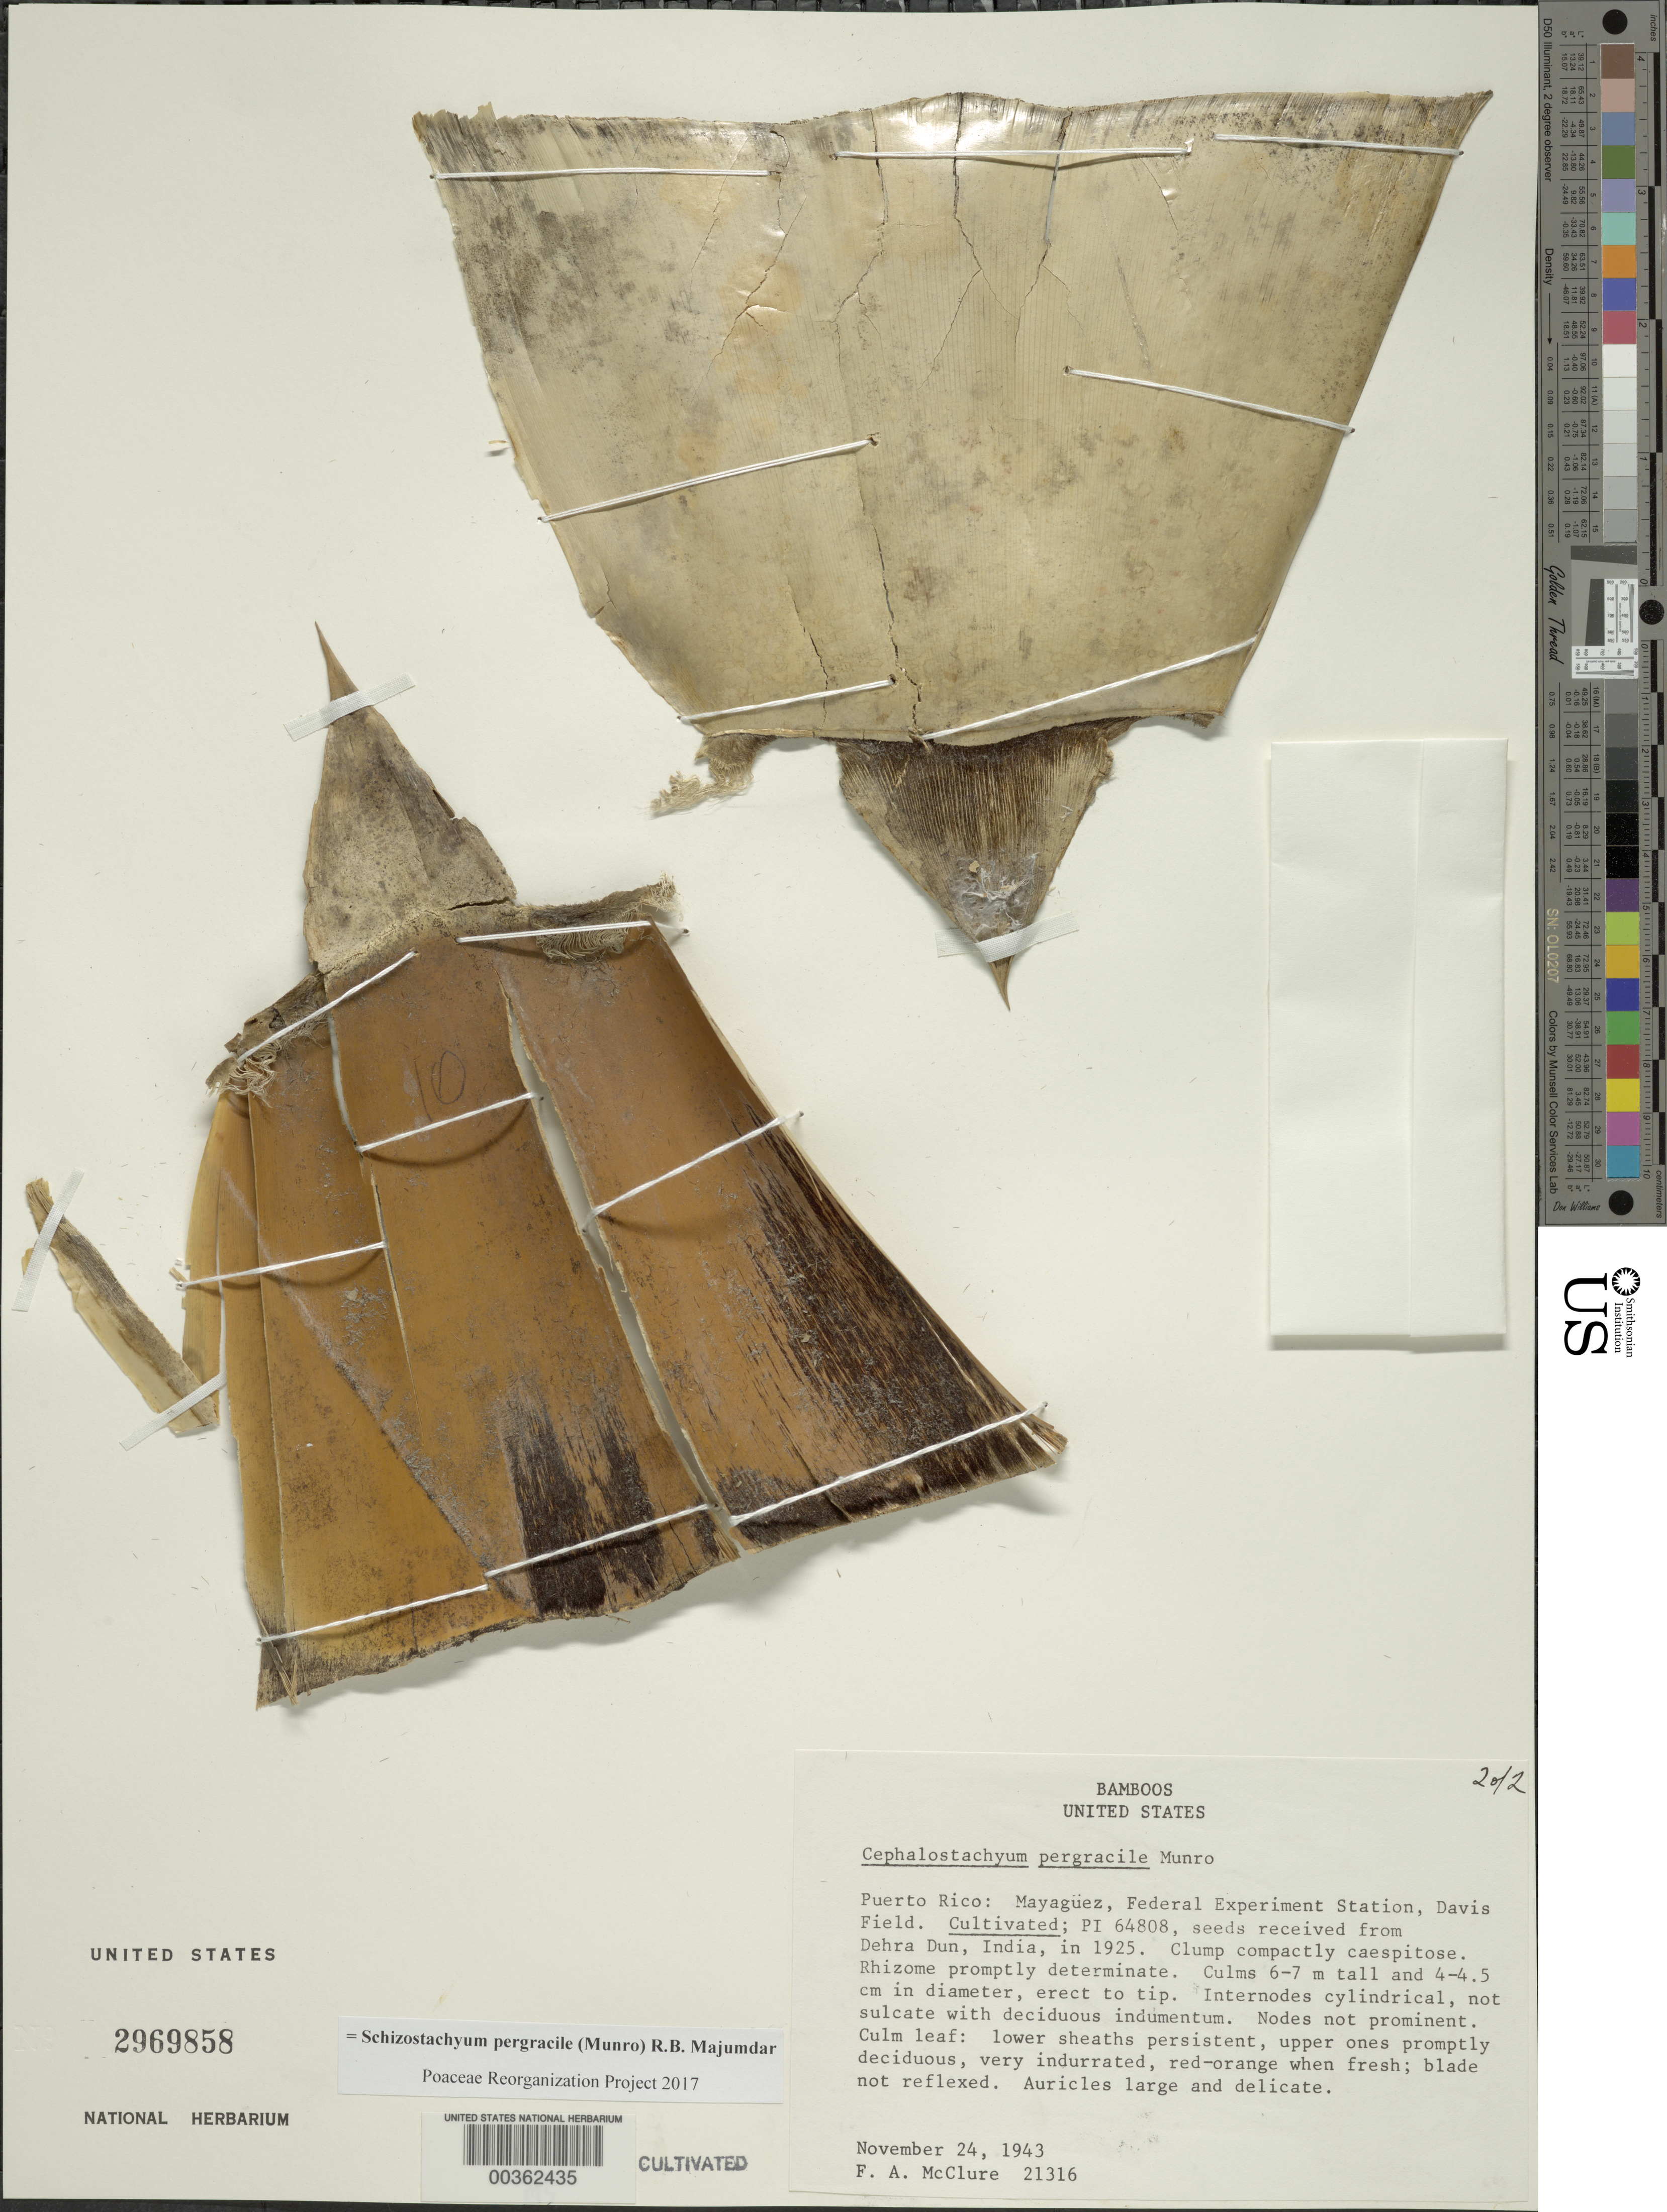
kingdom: Plantae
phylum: Tracheophyta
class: Liliopsida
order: Poales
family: Poaceae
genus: Schizostachyum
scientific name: Schizostachyum pergracile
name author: (Munro) R.B. Majumdar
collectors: F. A. McClure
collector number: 21316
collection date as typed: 24 Nov 1943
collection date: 1943-11-24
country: Puerto Rico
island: Greater Antilles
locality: Federal experimental station, davis field-mayaguez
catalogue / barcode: US 2969858